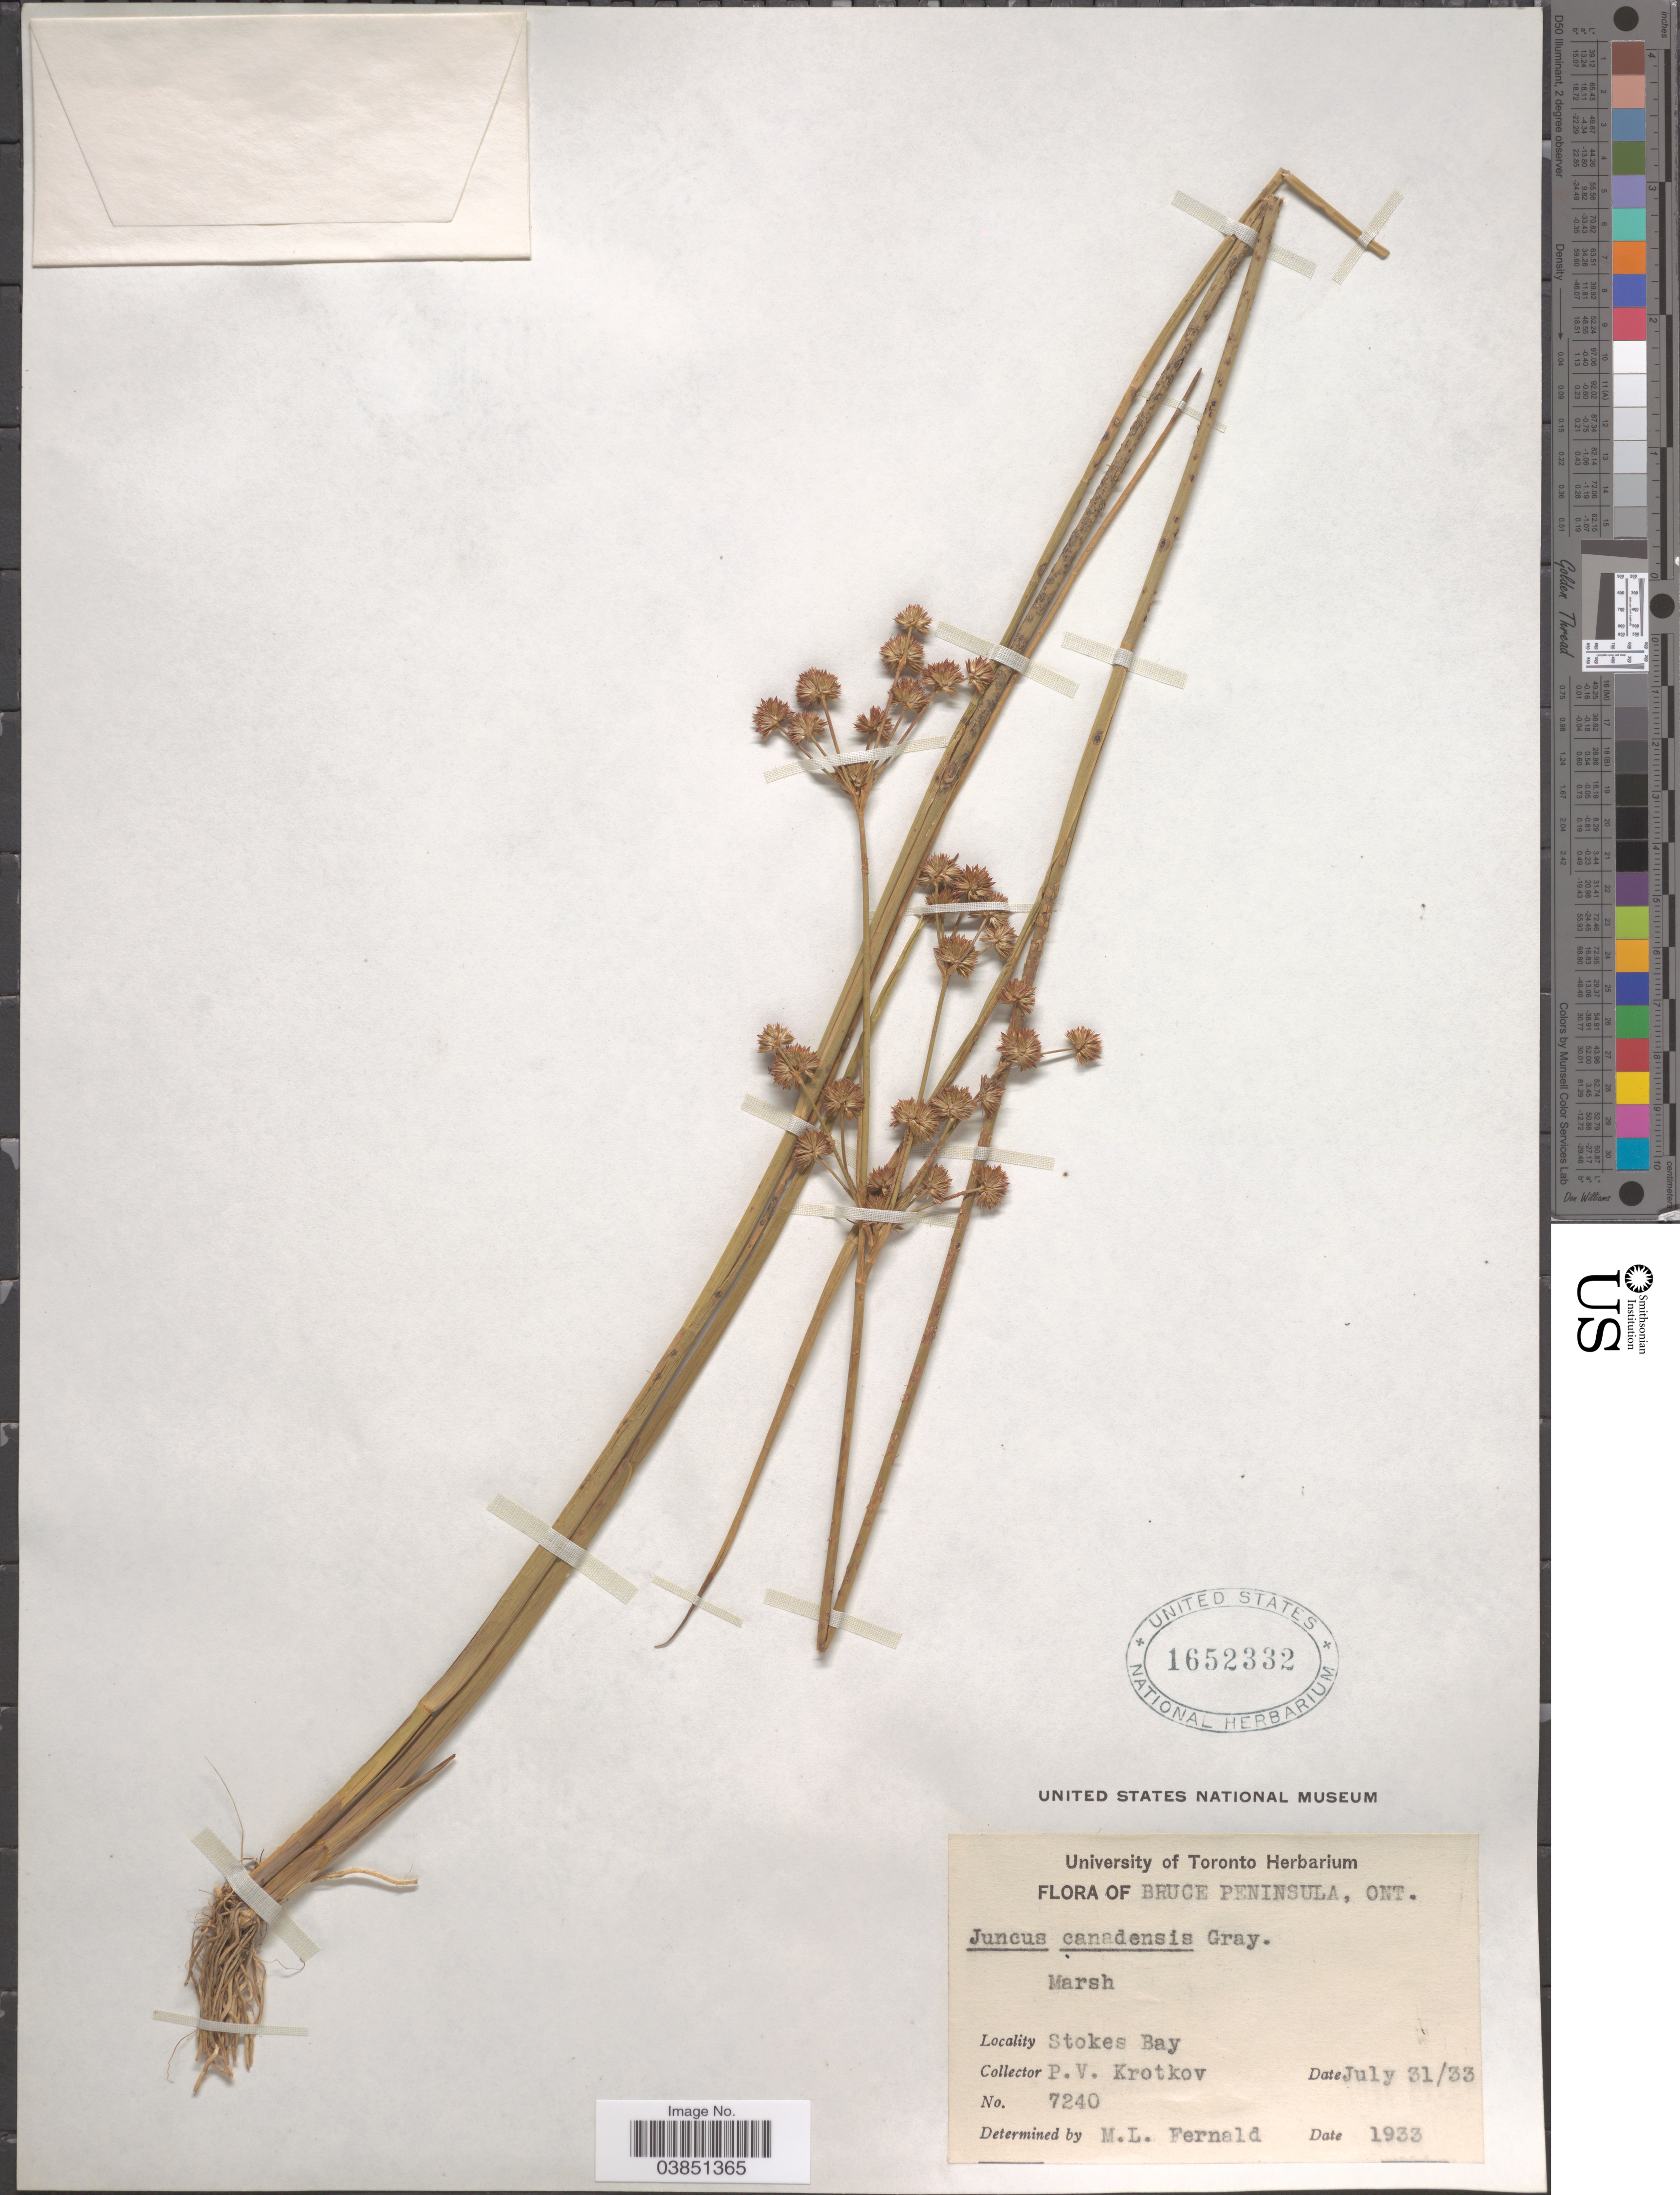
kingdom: Plantae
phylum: Tracheophyta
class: Liliopsida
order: Poales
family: Juncaceae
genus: Juncus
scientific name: Juncus canadensis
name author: J. Gay ex Laharpe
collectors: P. V. Krotkov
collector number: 7240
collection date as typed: Transcribed d/m/y: 31/7/33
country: Canada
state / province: Ontario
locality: Bruce Peninsula. Stokes Bay.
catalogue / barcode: US 1652332